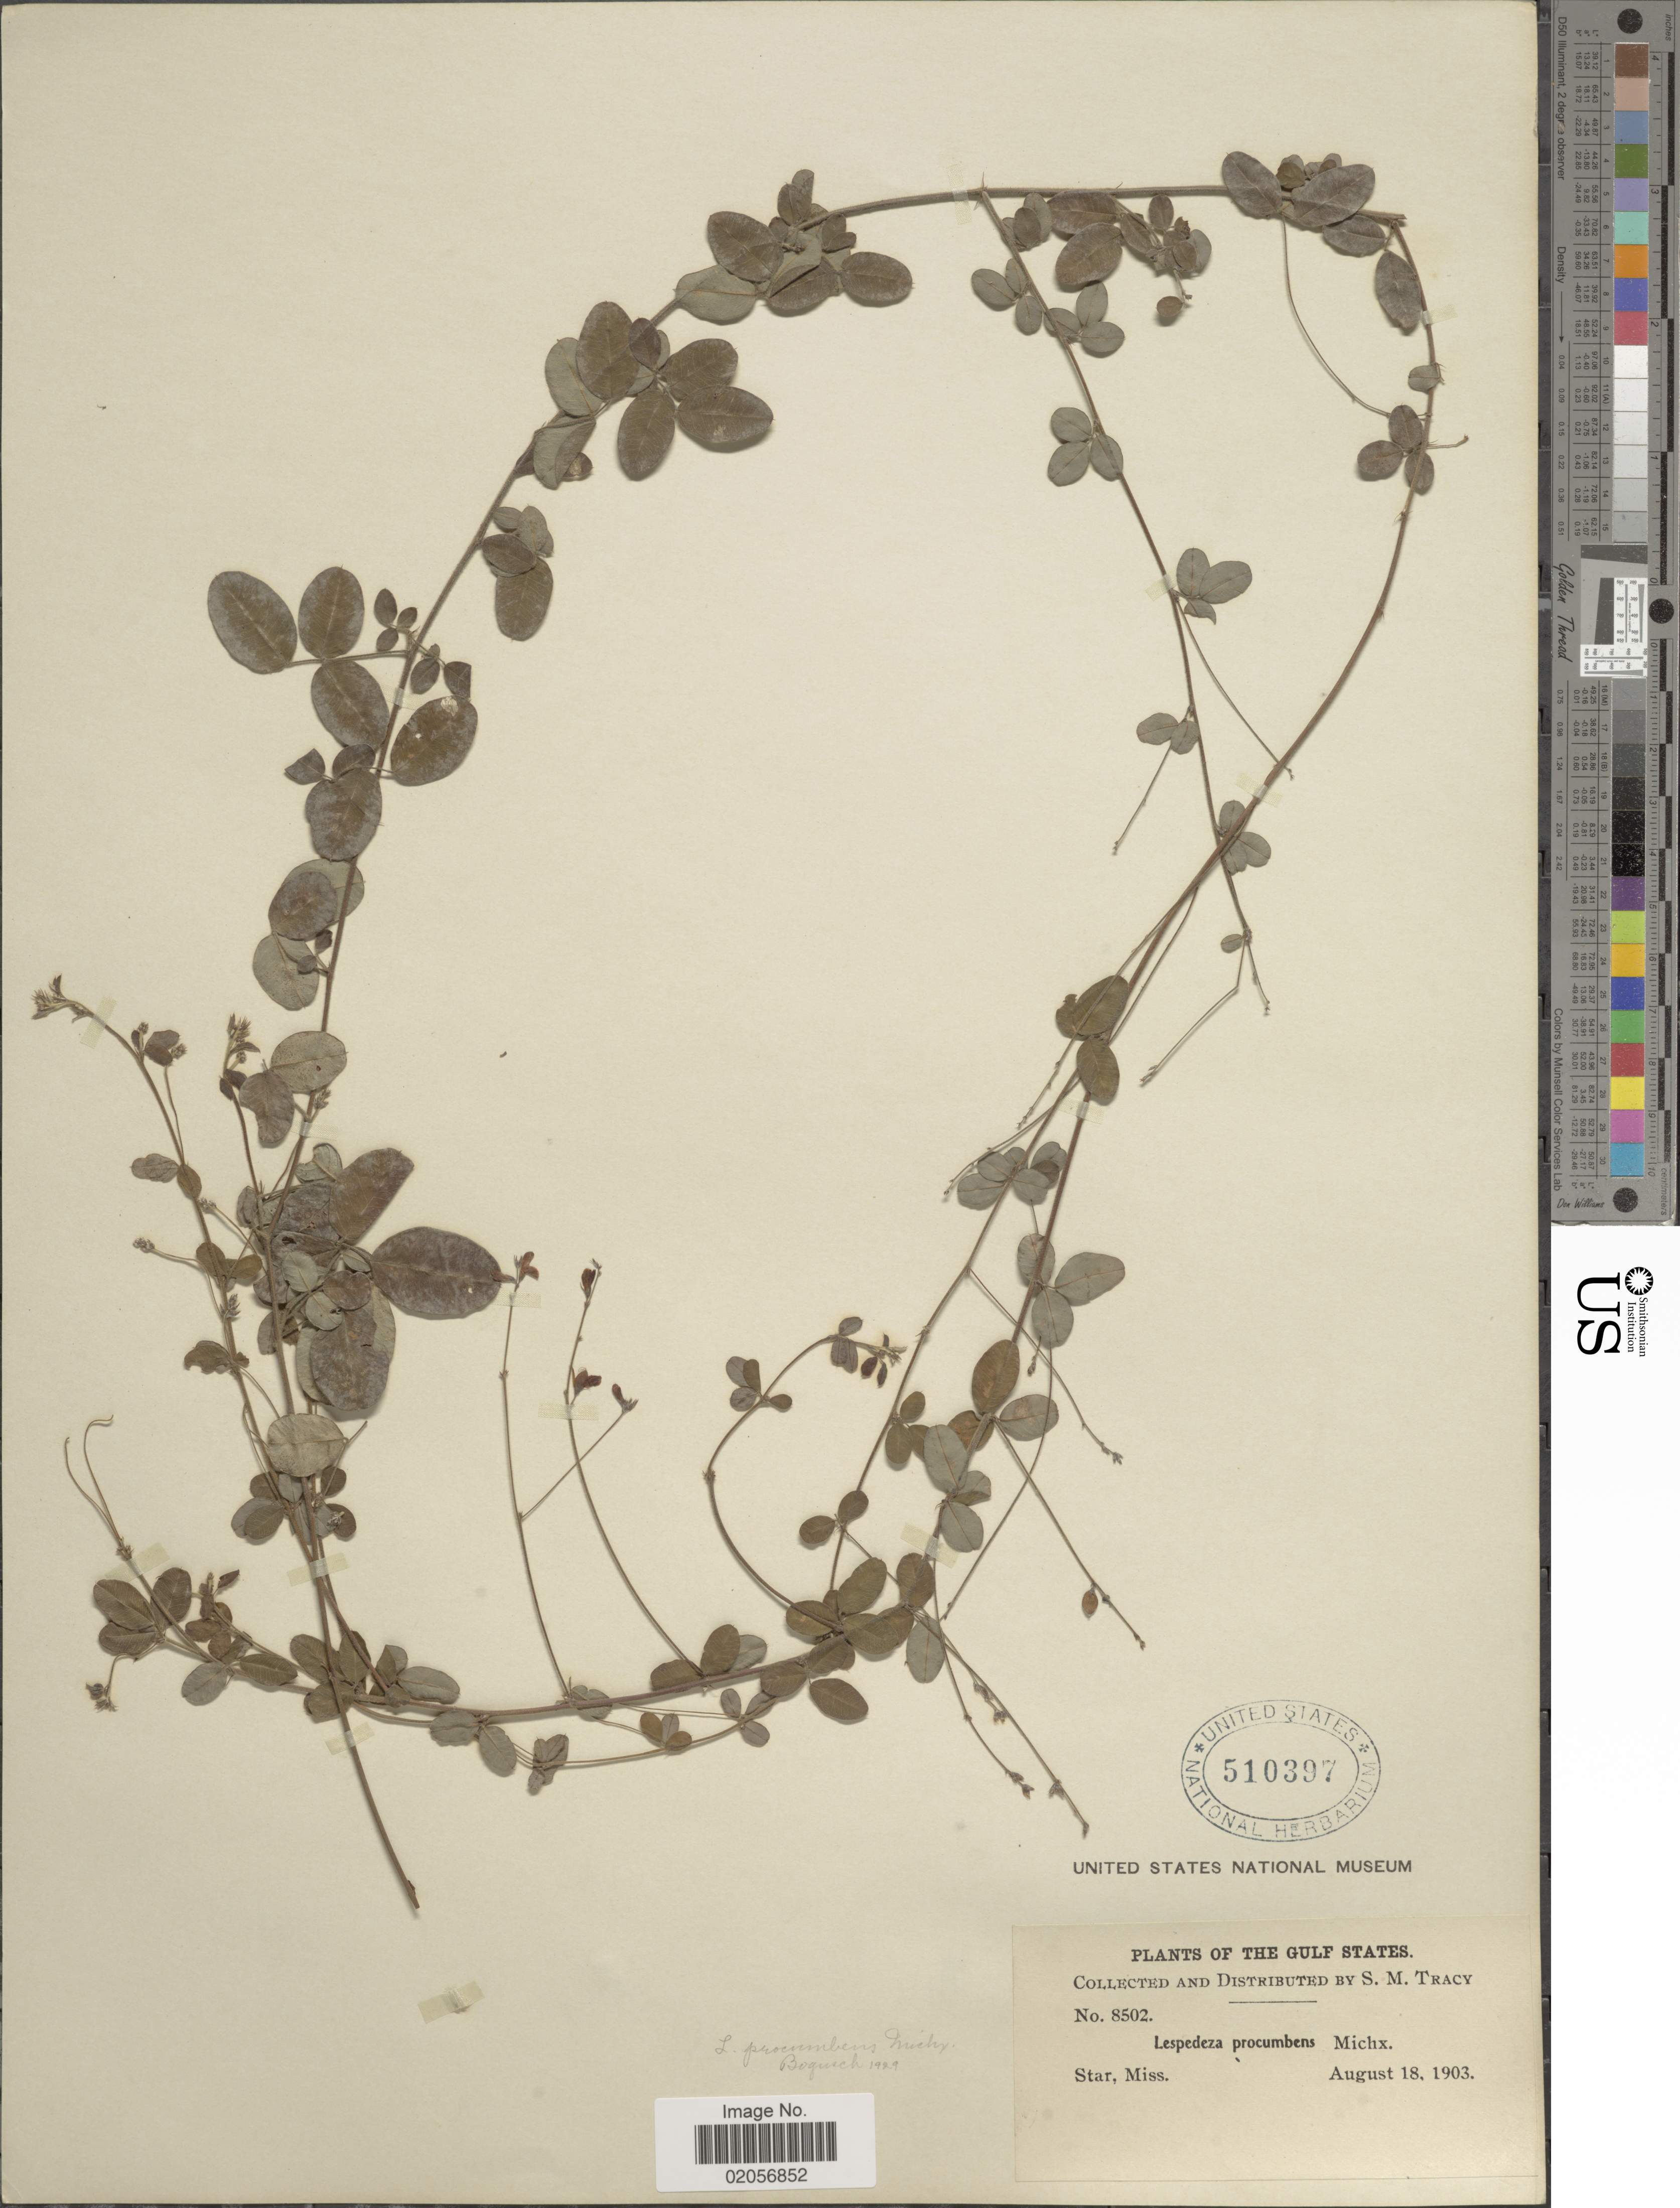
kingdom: Plantae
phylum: Tracheophyta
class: Magnoliopsida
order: Fabales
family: Fabaceae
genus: Lespedeza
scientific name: Lespedeza procumbens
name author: Michx.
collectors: S. M. Tracy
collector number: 8502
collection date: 1903-08-18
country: United States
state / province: Mississippi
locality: The Gulf States, Star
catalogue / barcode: US 510397